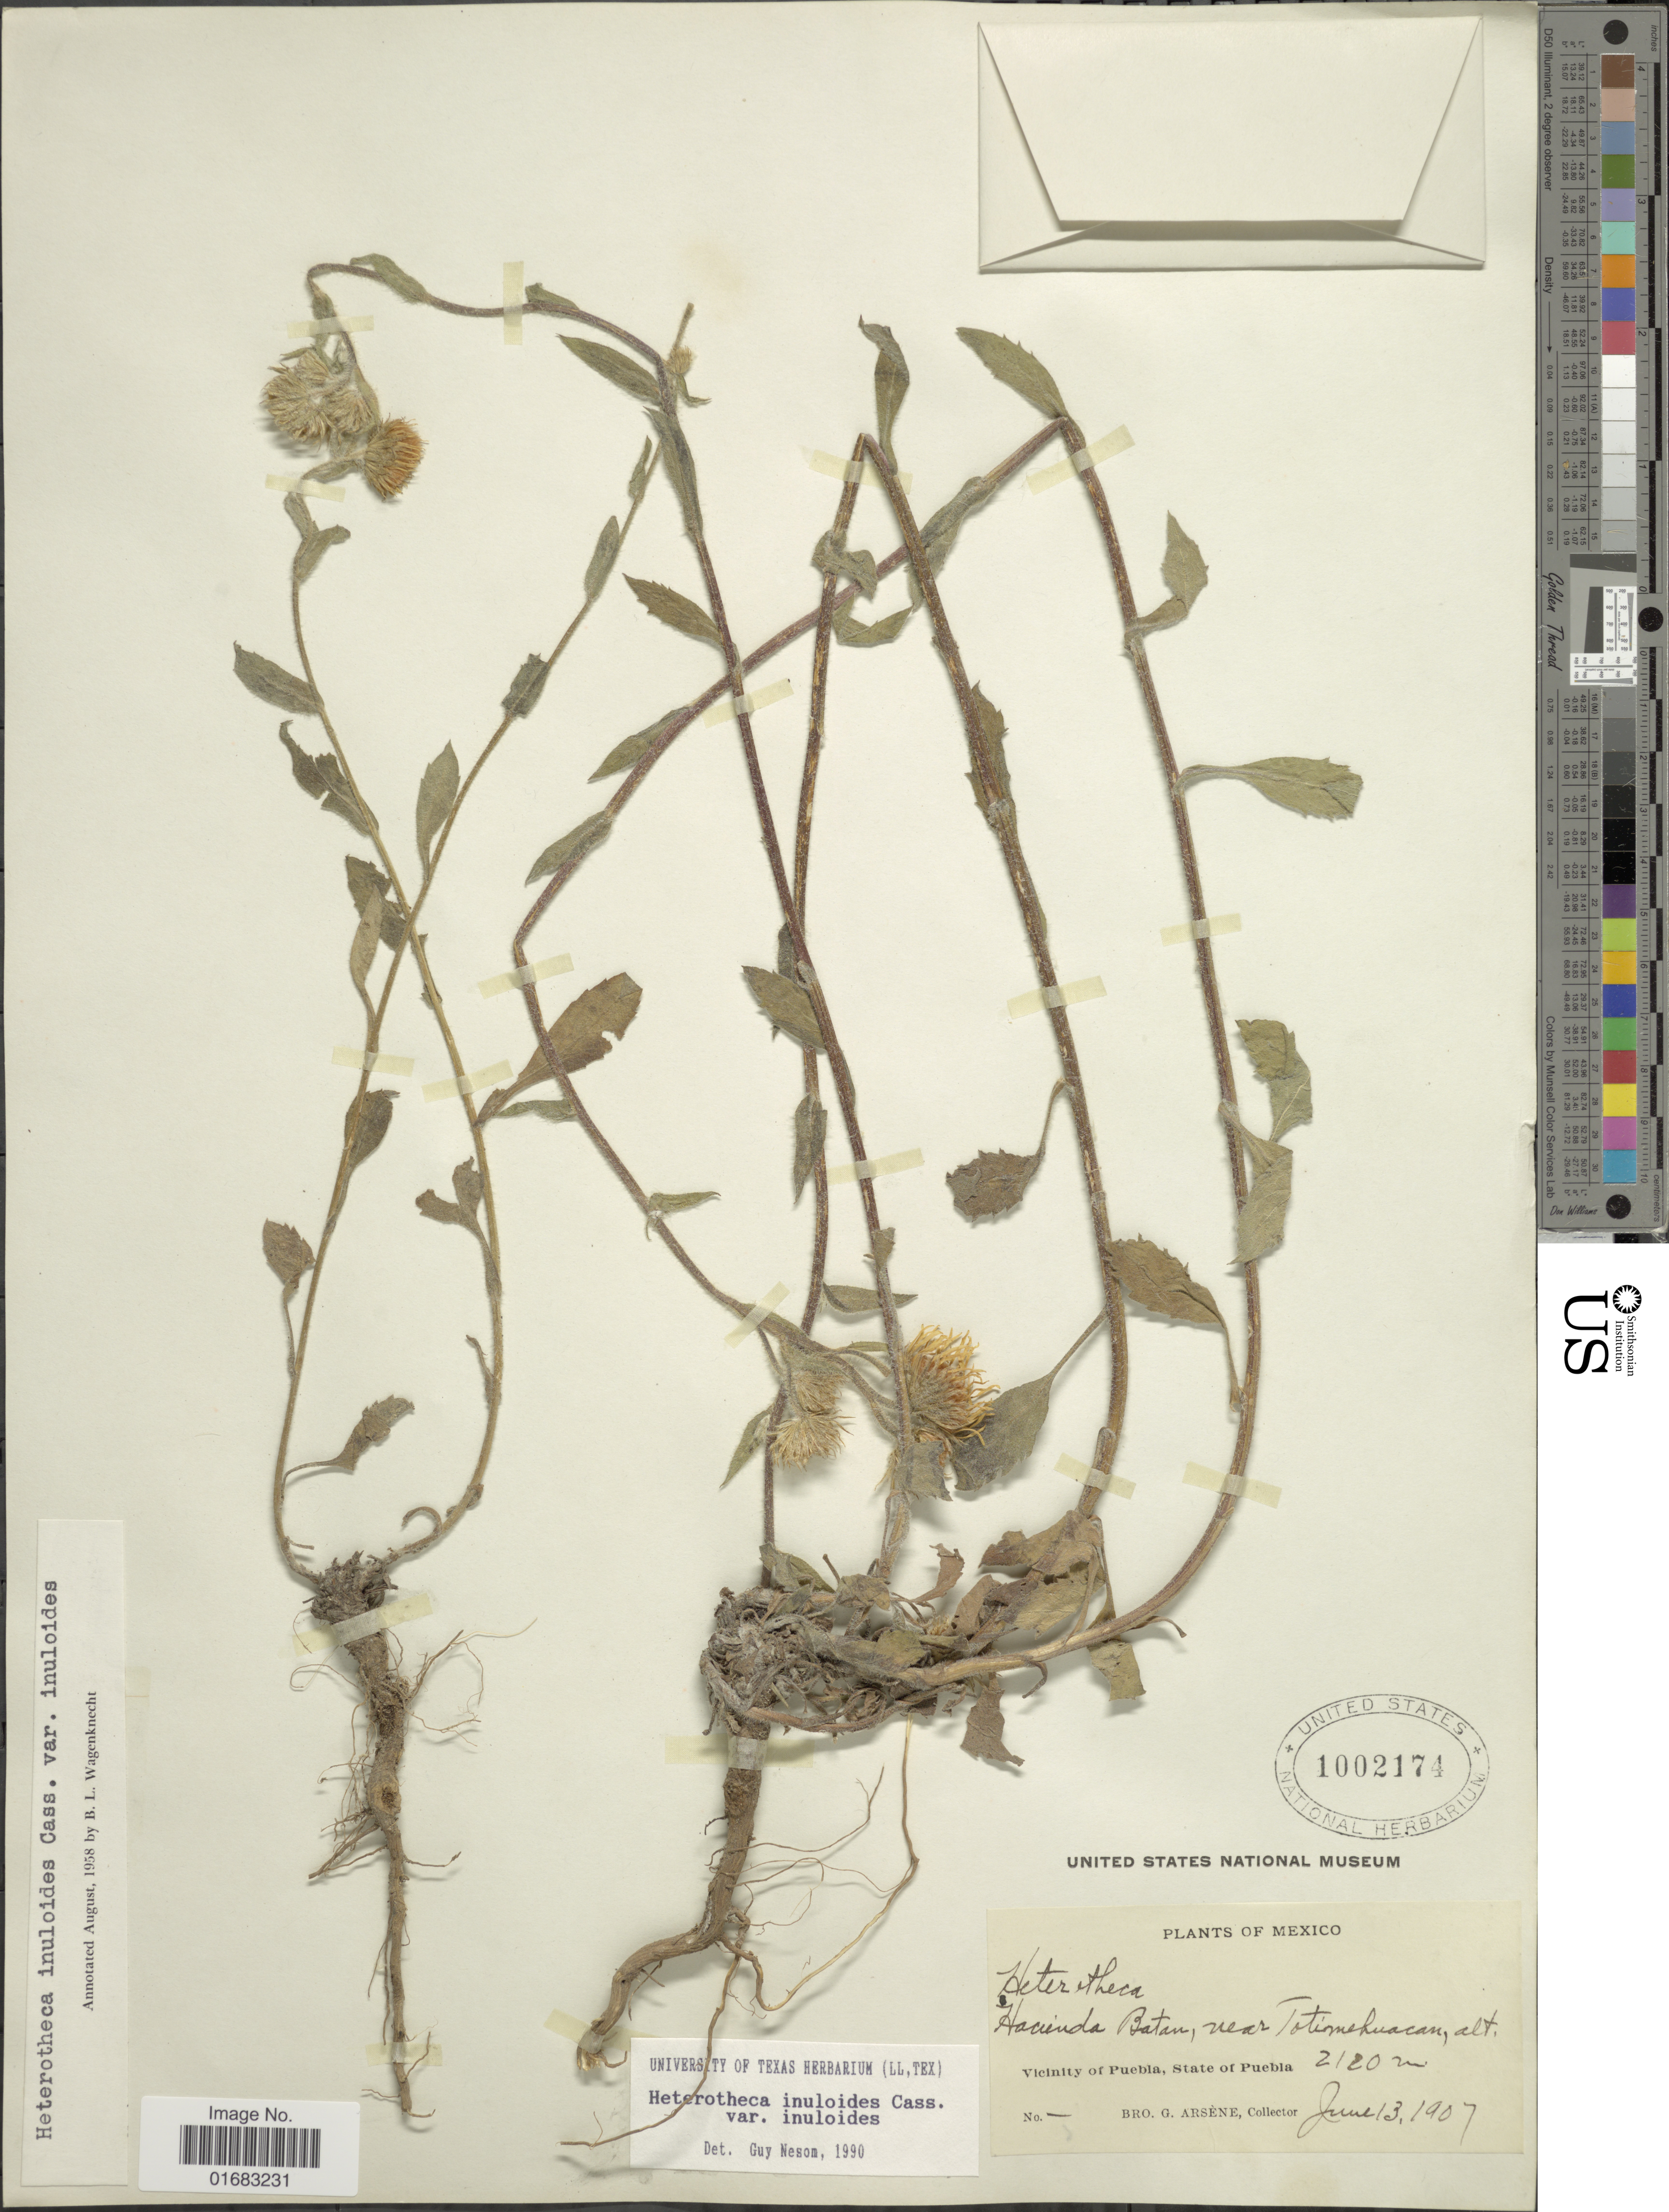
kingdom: Plantae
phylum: Tracheophyta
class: Magnoliopsida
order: Asterales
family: Asteraceae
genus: Heterotheca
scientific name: Heterotheca inuloides var. inuloides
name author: Cass.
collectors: Bro. G. Arsène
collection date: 1907-06-13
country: Mexico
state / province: Puebla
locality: Mexico. Hacienda Batan, near Atotiomehuacan, Vicinity of Puebla, State of Puebla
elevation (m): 2120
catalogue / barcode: US 1002174